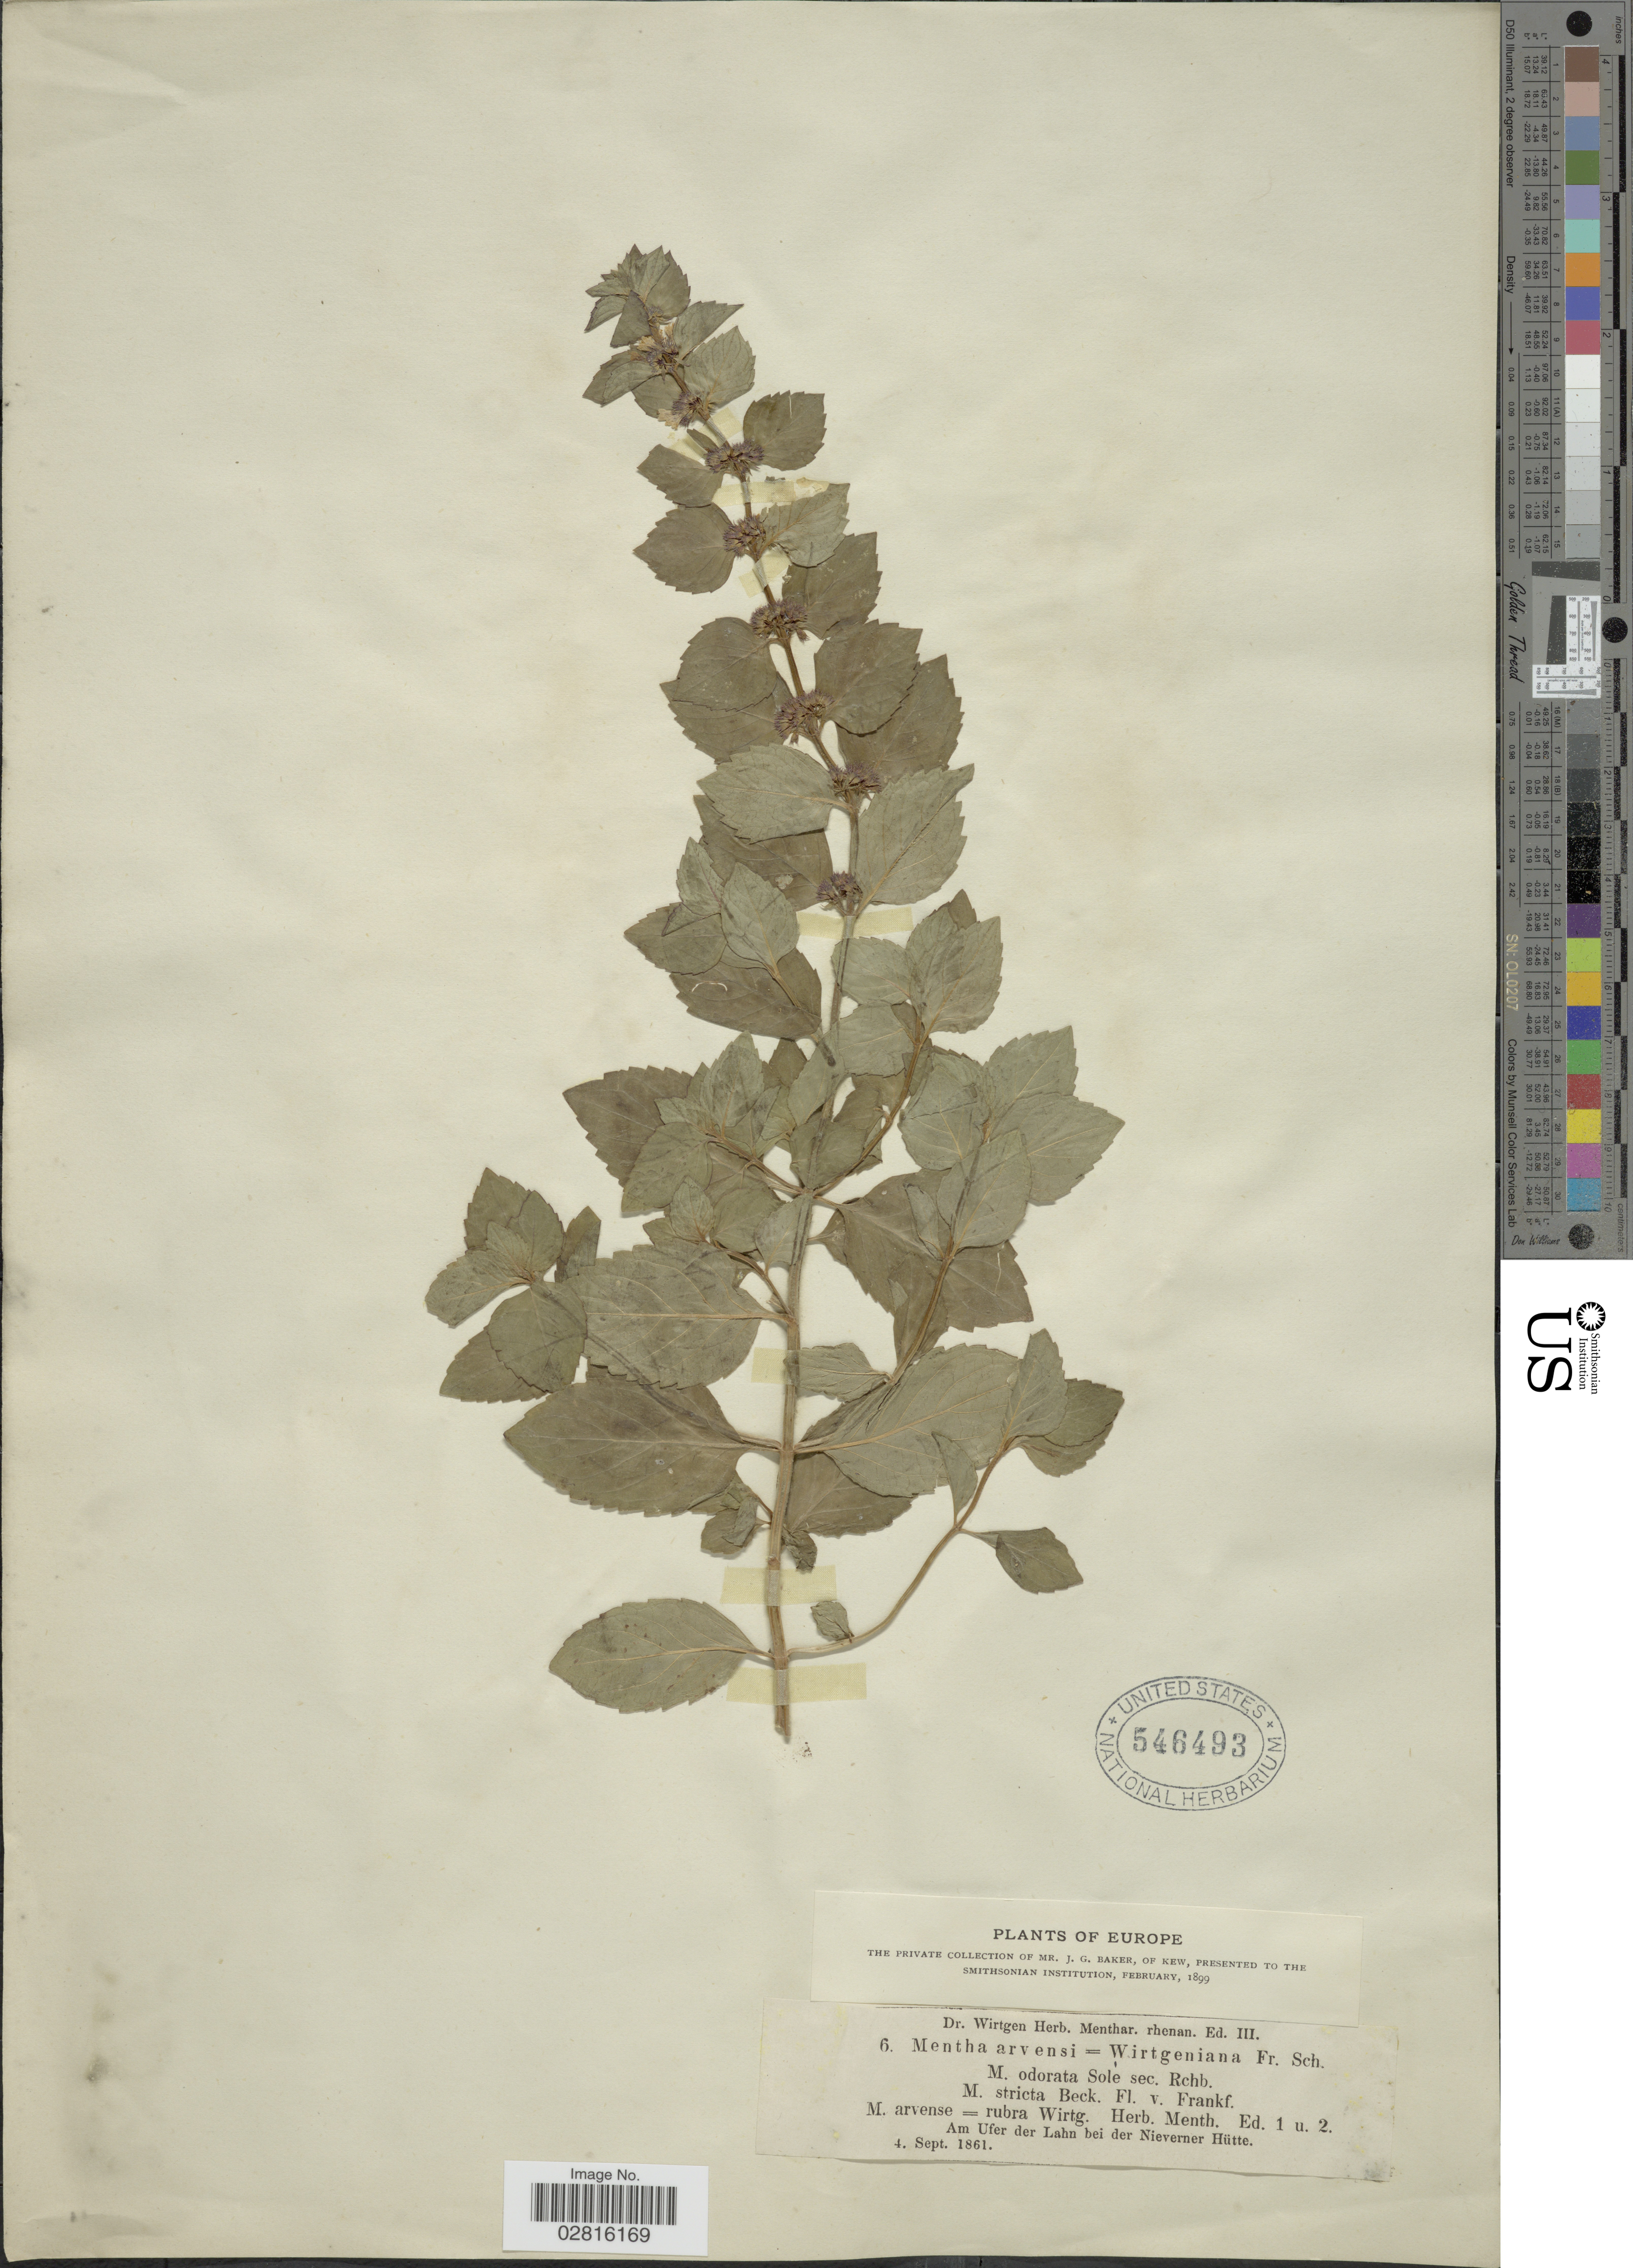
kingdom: Plantae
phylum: Tracheophyta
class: Magnoliopsida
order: Lamiales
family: Lamiaceae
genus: Mentha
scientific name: Mentha arvensis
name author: L.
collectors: Wirtgen, --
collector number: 6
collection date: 1861-09-04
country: Germany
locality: Am Ufer der Lahn bei der Nieverner Hütte.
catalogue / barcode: US 546493